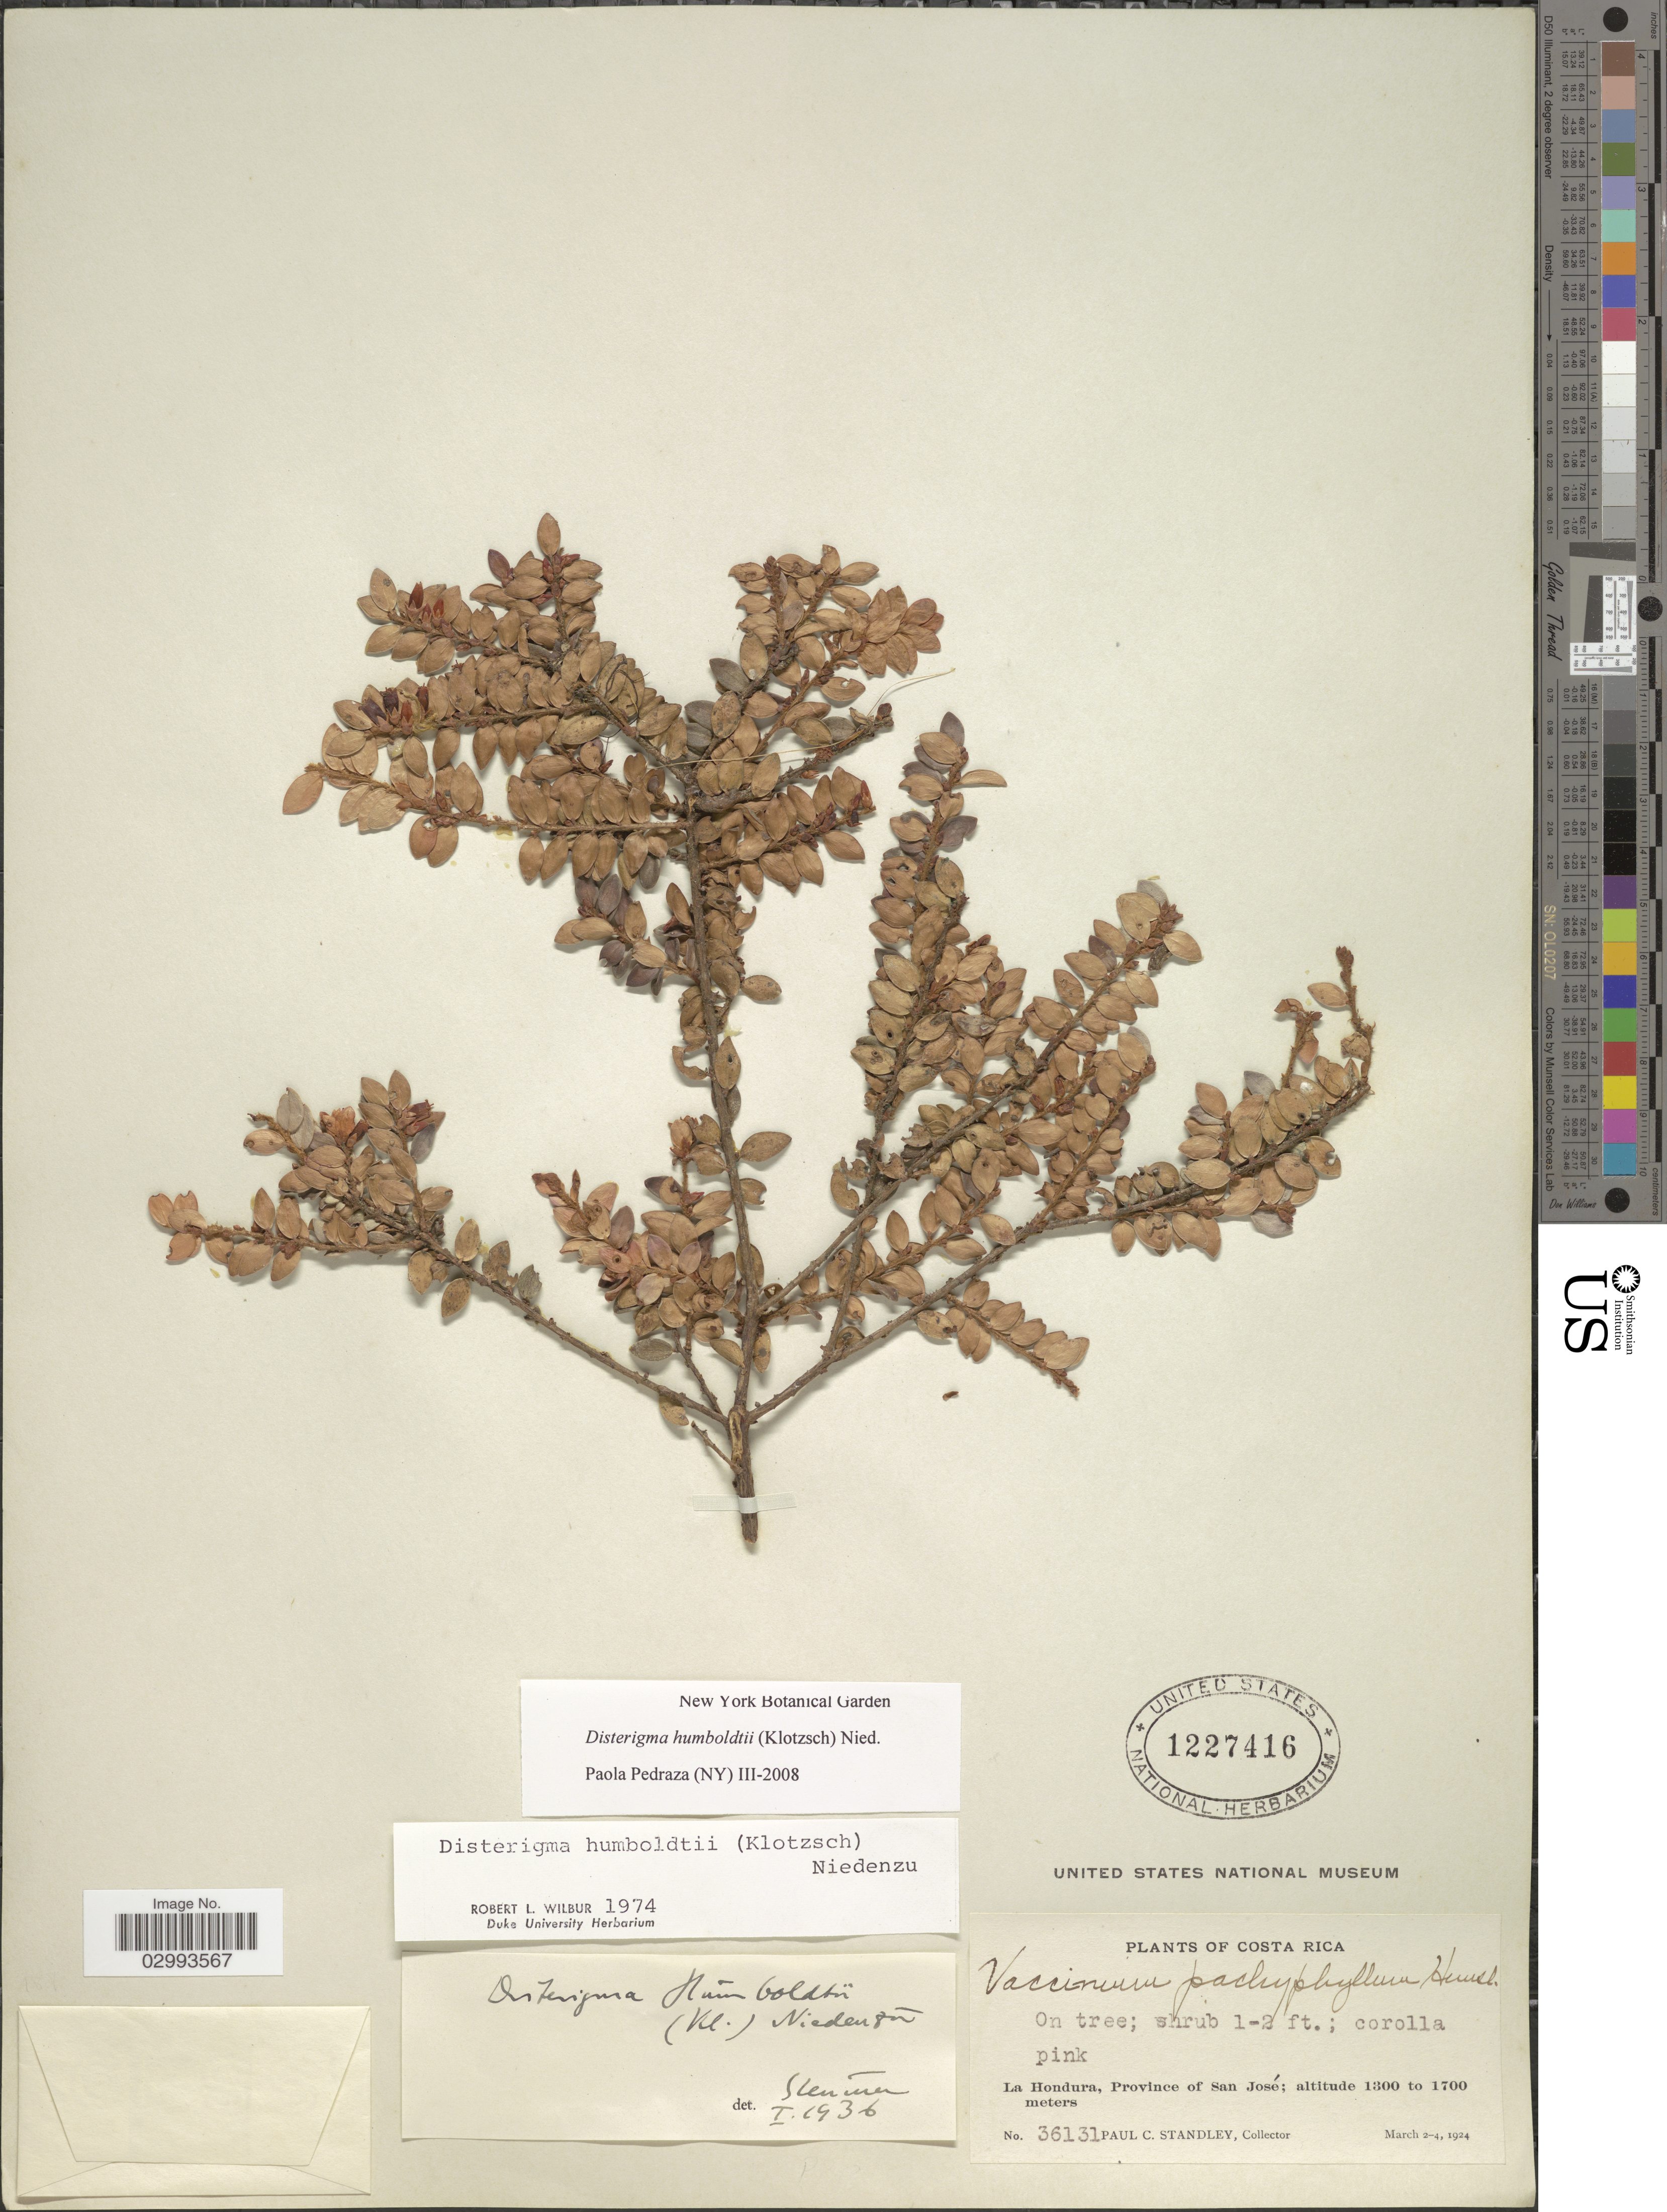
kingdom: Plantae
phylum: Tracheophyta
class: Magnoliopsida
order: Ericales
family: Ericaceae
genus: Disterigma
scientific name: Disterigma humboldtii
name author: (Klotzsch) Nied.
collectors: P. C. Standley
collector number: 36131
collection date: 1924-03-02/1924-03-04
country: Costa Rica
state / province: San José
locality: La Hondura.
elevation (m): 1300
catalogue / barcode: US 1227416